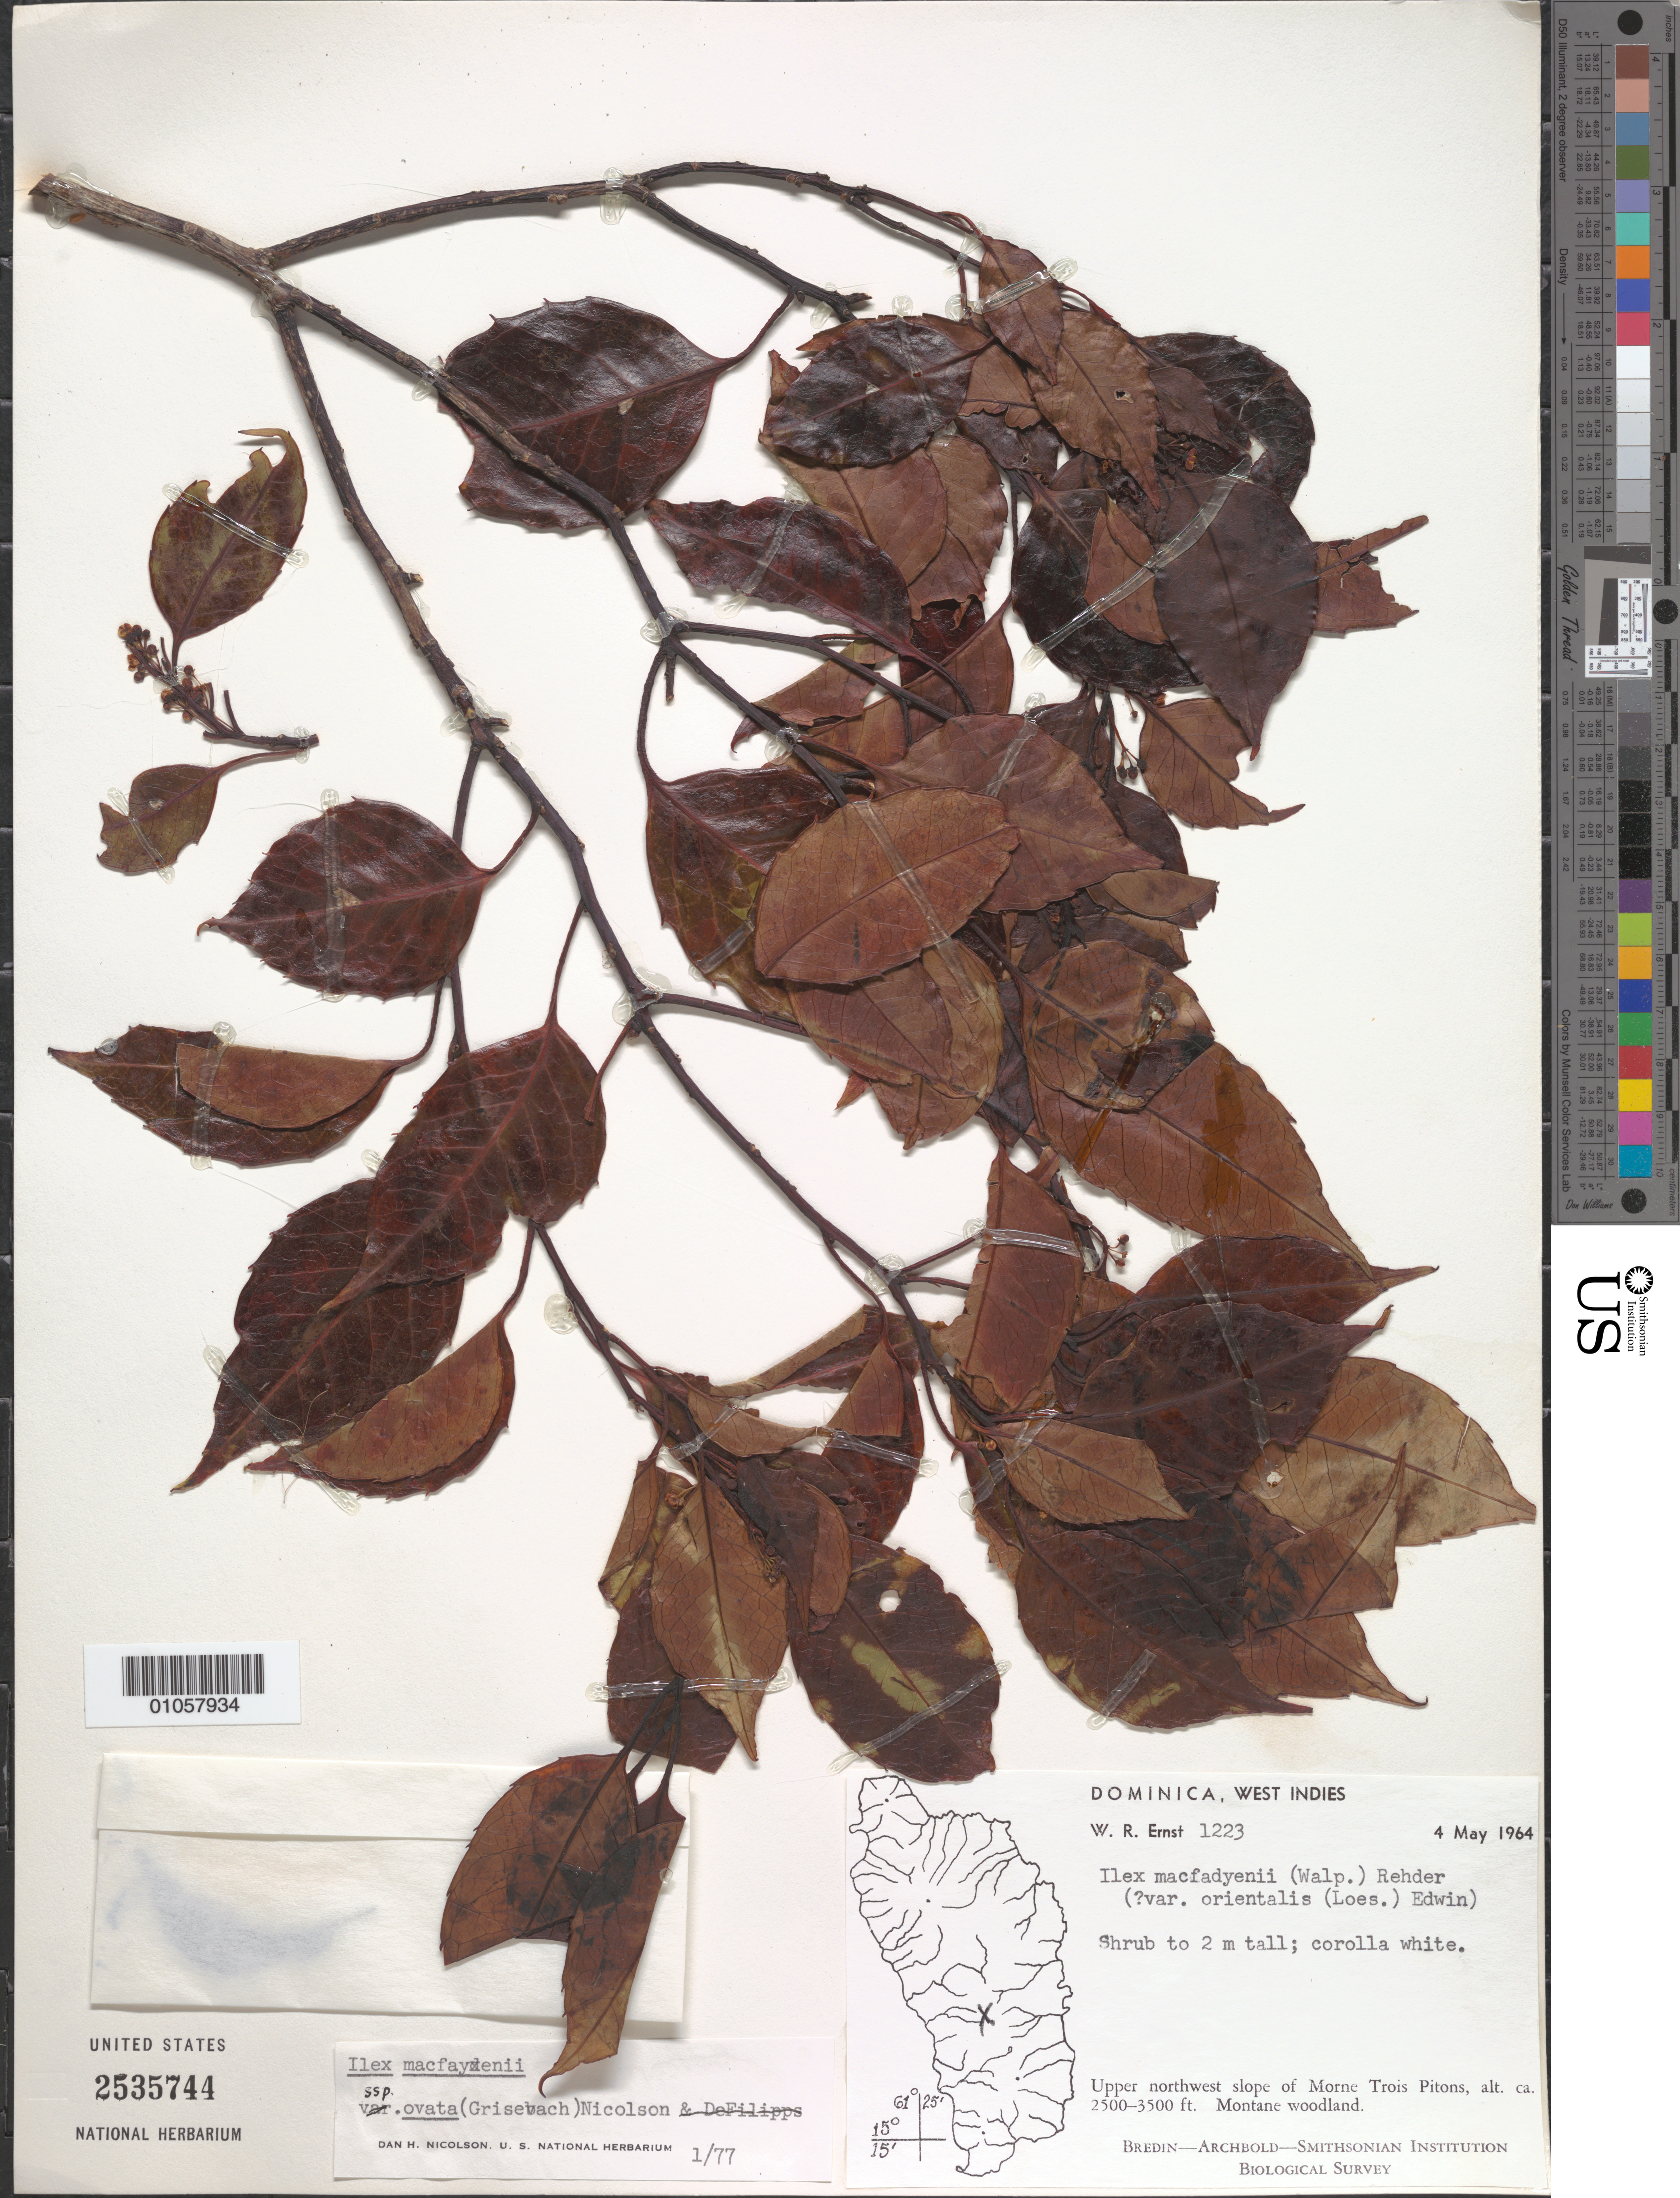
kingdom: Plantae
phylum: Tracheophyta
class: Magnoliopsida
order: Aquifoliales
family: Aquifoliaceae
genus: Ilex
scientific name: Ilex macfaydenii subsp. ovata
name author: (Griseb.) Nicolson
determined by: Nicolson, Dan H.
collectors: W. R. Ernst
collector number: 1223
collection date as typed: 04 May 1964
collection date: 1964-05-04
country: Dominica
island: Dominica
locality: Morne Trois Pitons, upper NW slope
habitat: Montane woodland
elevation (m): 762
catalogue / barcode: US 2535744